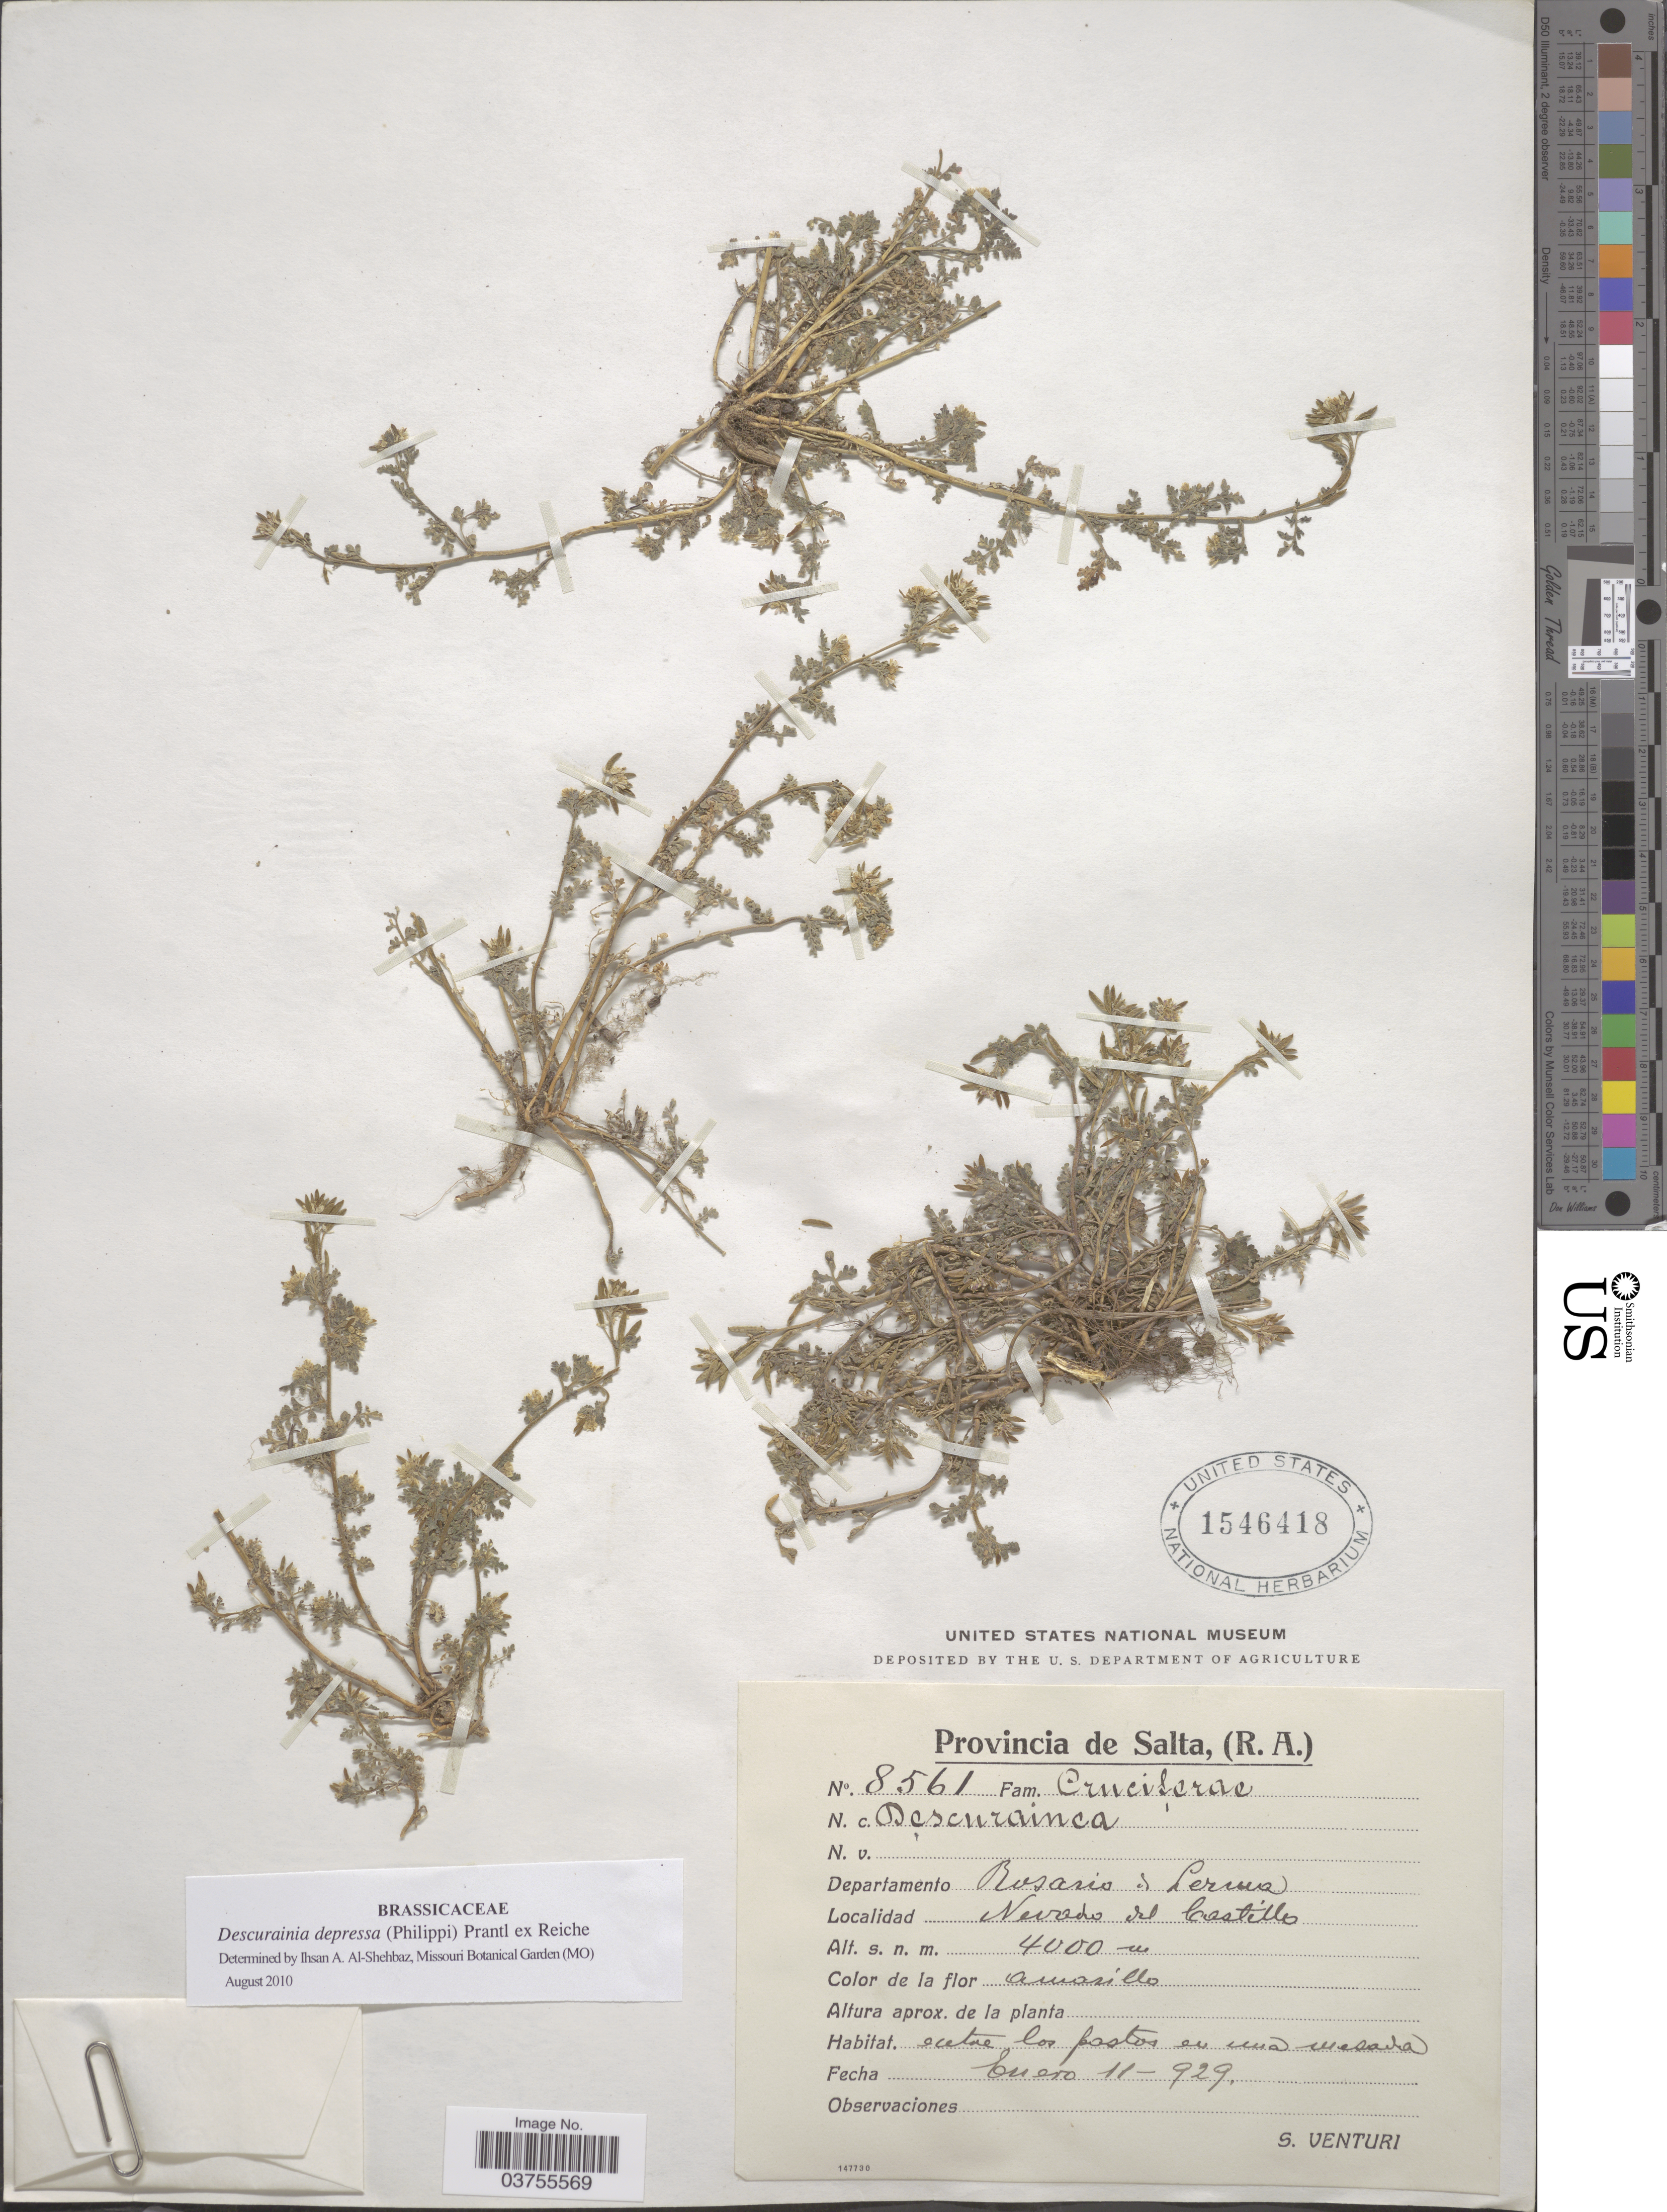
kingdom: Plantae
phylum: Tracheophyta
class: Magnoliopsida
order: Brassicales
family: Brassicaceae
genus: Descurainia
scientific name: Descurainia depressa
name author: (Phil. & C.A. Mey.) Prantl ex Reiche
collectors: S. Venturi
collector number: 8561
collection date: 1929-01-11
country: Argentina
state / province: Salta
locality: Departamento Bosario de Lerma. Nevado del Castillo.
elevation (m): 4000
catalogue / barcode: US 1546418